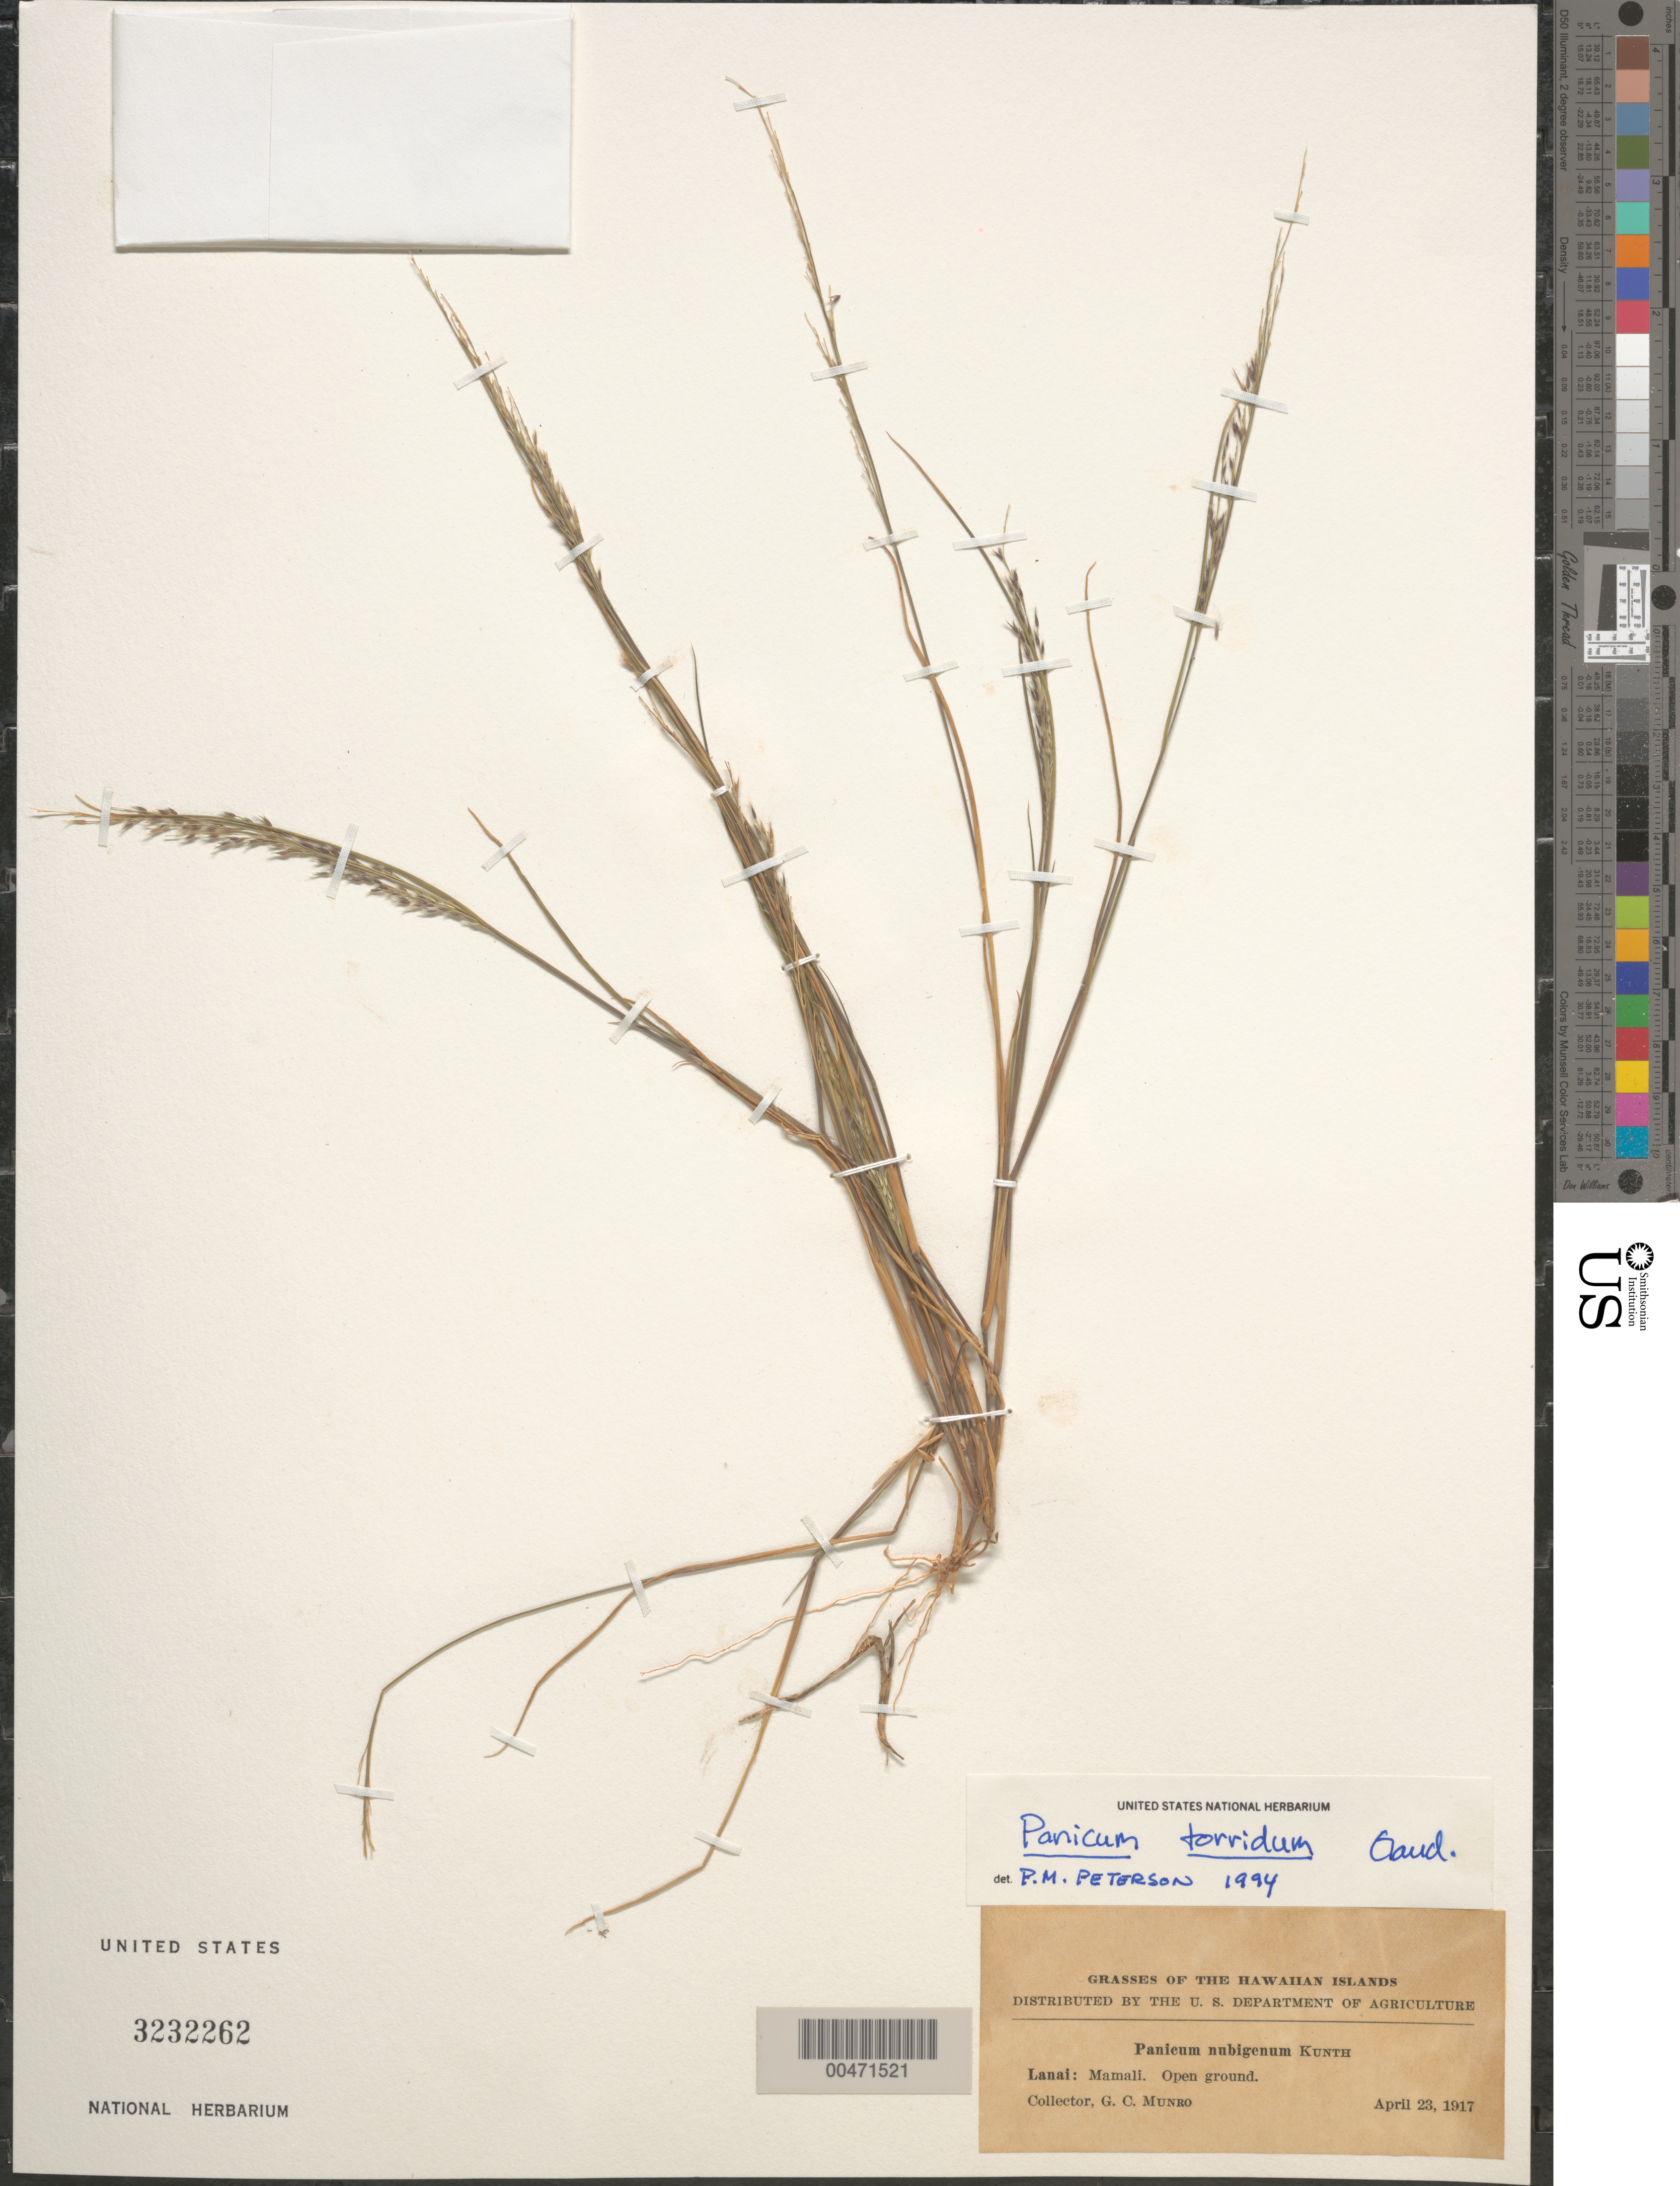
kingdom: Plantae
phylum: Tracheophyta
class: Liliopsida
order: Poales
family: Poaceae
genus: Panicum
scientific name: Panicum torridum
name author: Gaudich.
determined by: Peterson, Paul M., (BOT), Smithsonian Institution - National Museum of Natural History (UNITED STATES)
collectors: G. C. Munro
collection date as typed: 23 Apr 1917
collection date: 1917-04-23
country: United States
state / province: Hawaii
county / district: Maui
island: Lana'i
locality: Mamali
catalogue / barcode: US 3232262